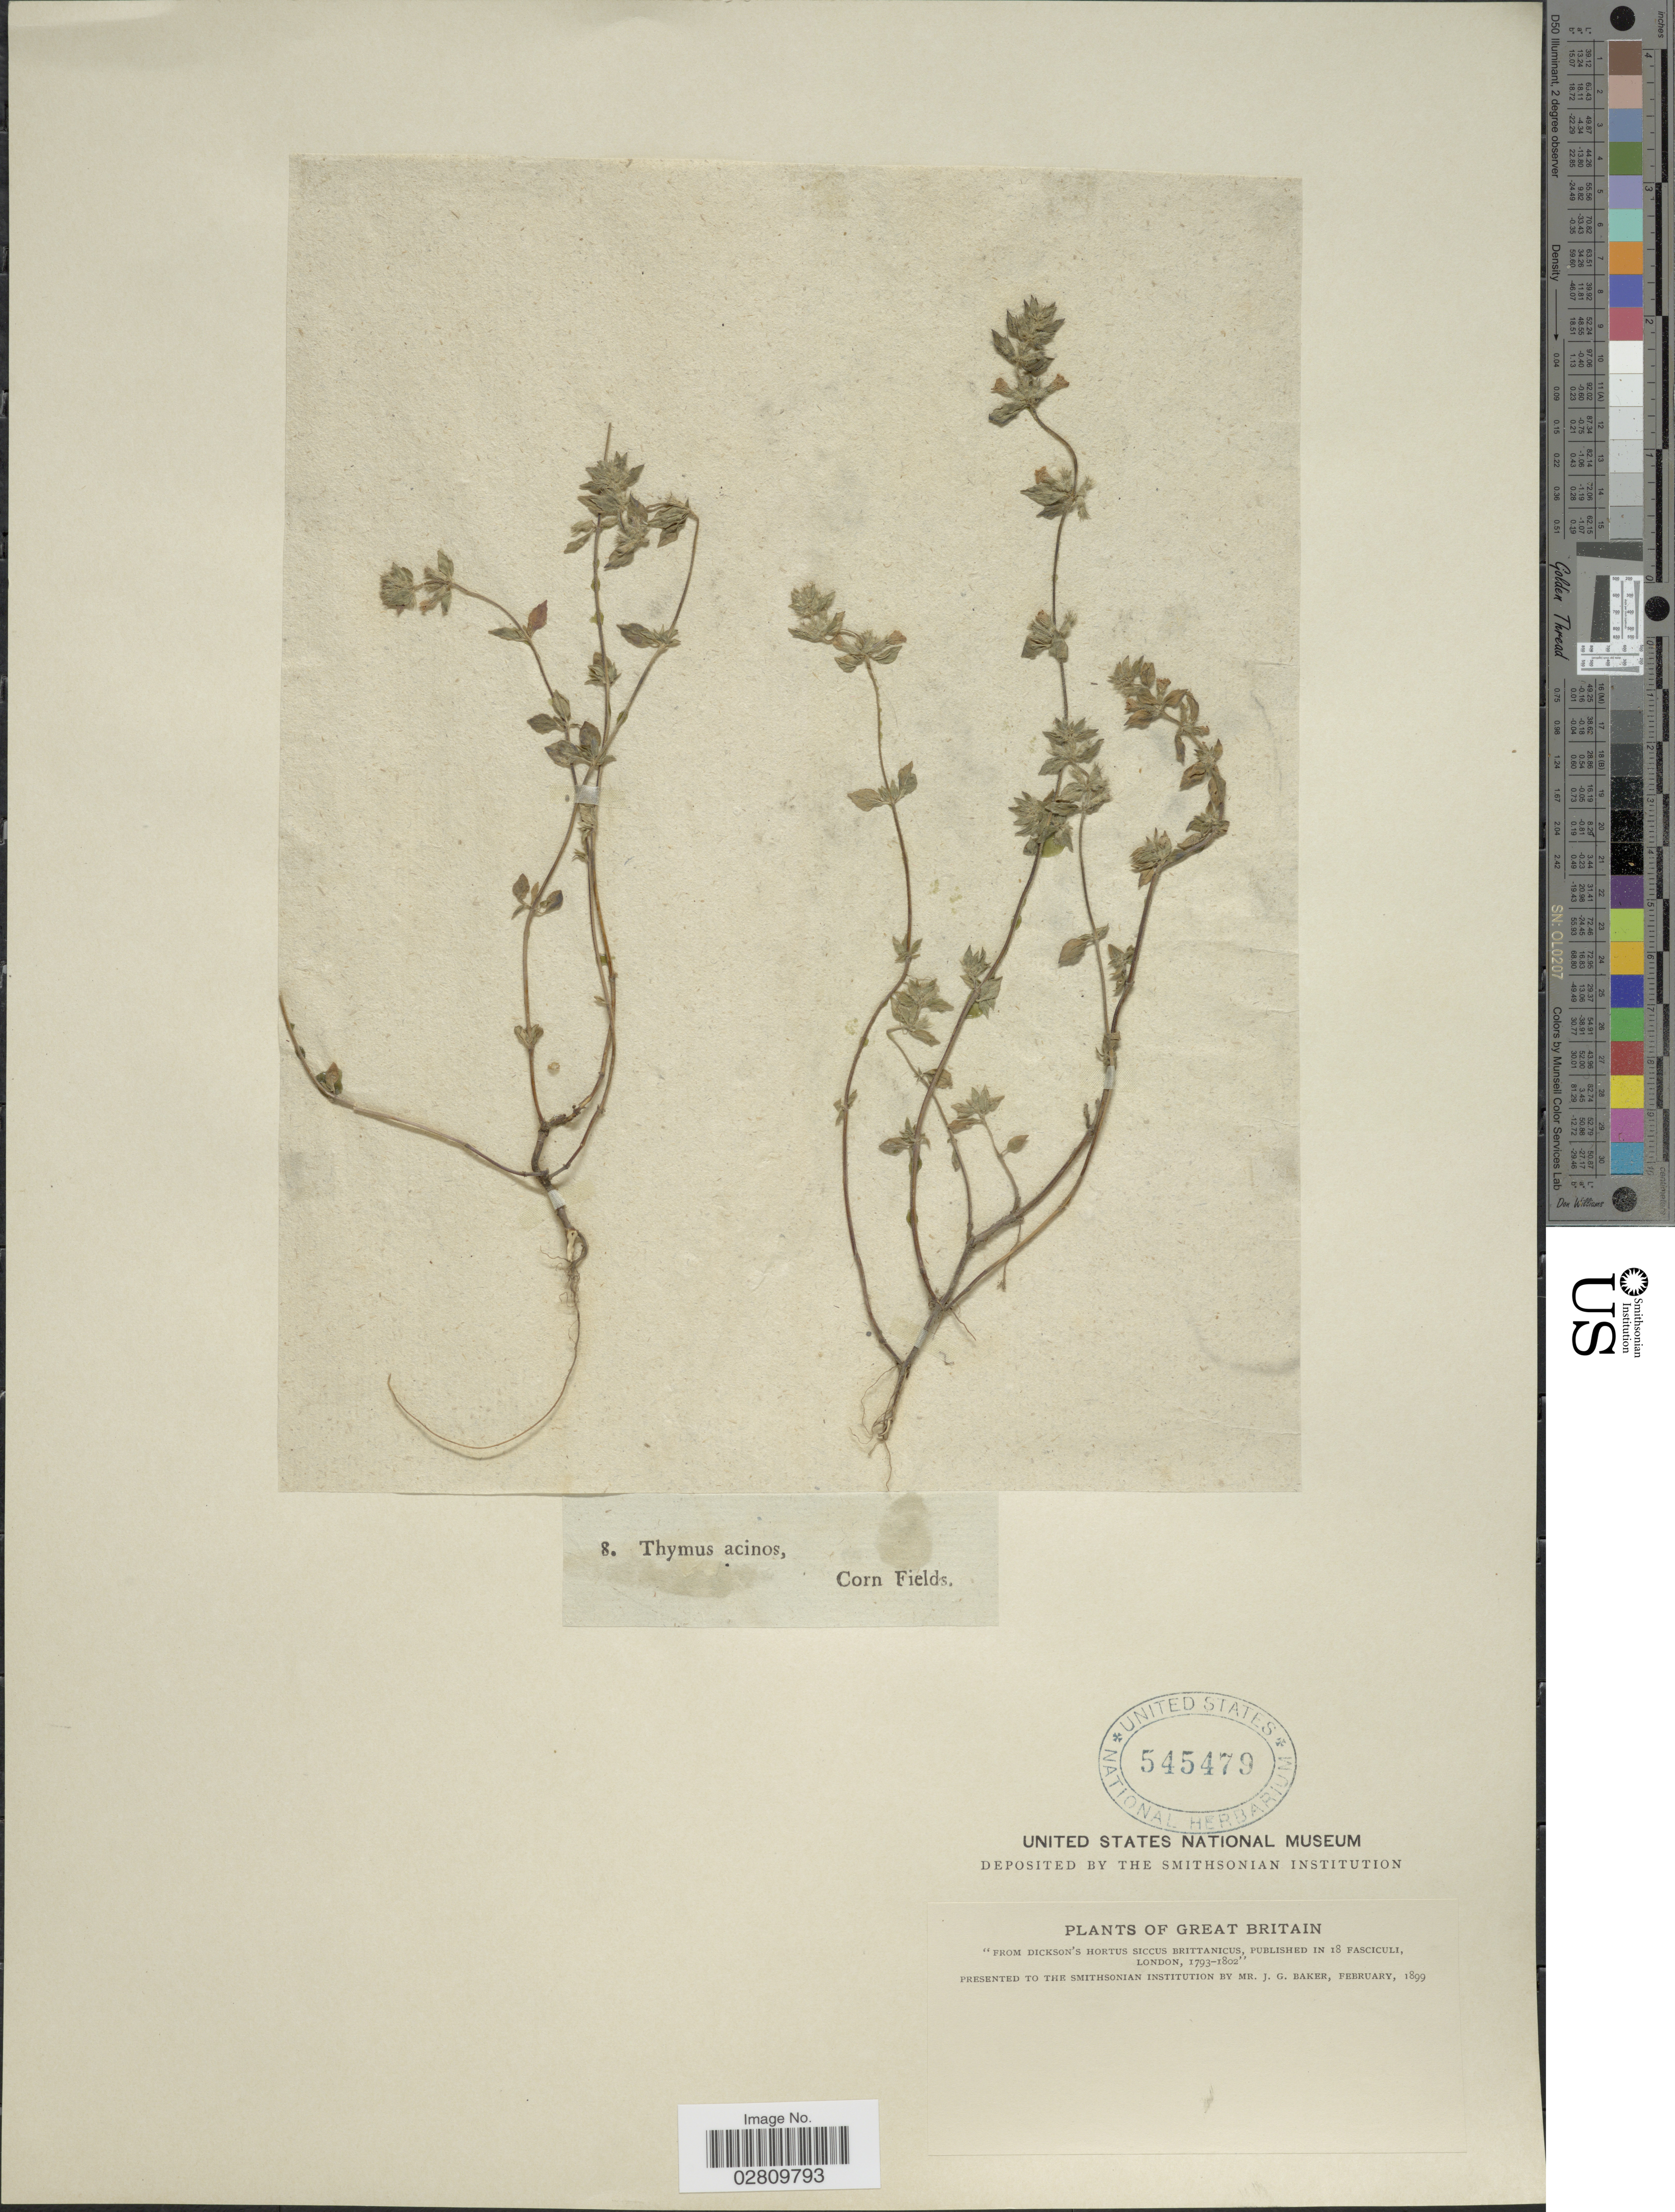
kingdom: Plantae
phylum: Tracheophyta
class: Magnoliopsida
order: Lamiales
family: Lamiaceae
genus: Acinos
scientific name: Acinos acinos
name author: (L.) Huth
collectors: J. G. Baker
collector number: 8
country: United Kingdom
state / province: England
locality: Great Britain. Corn Fields.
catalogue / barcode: US 545479